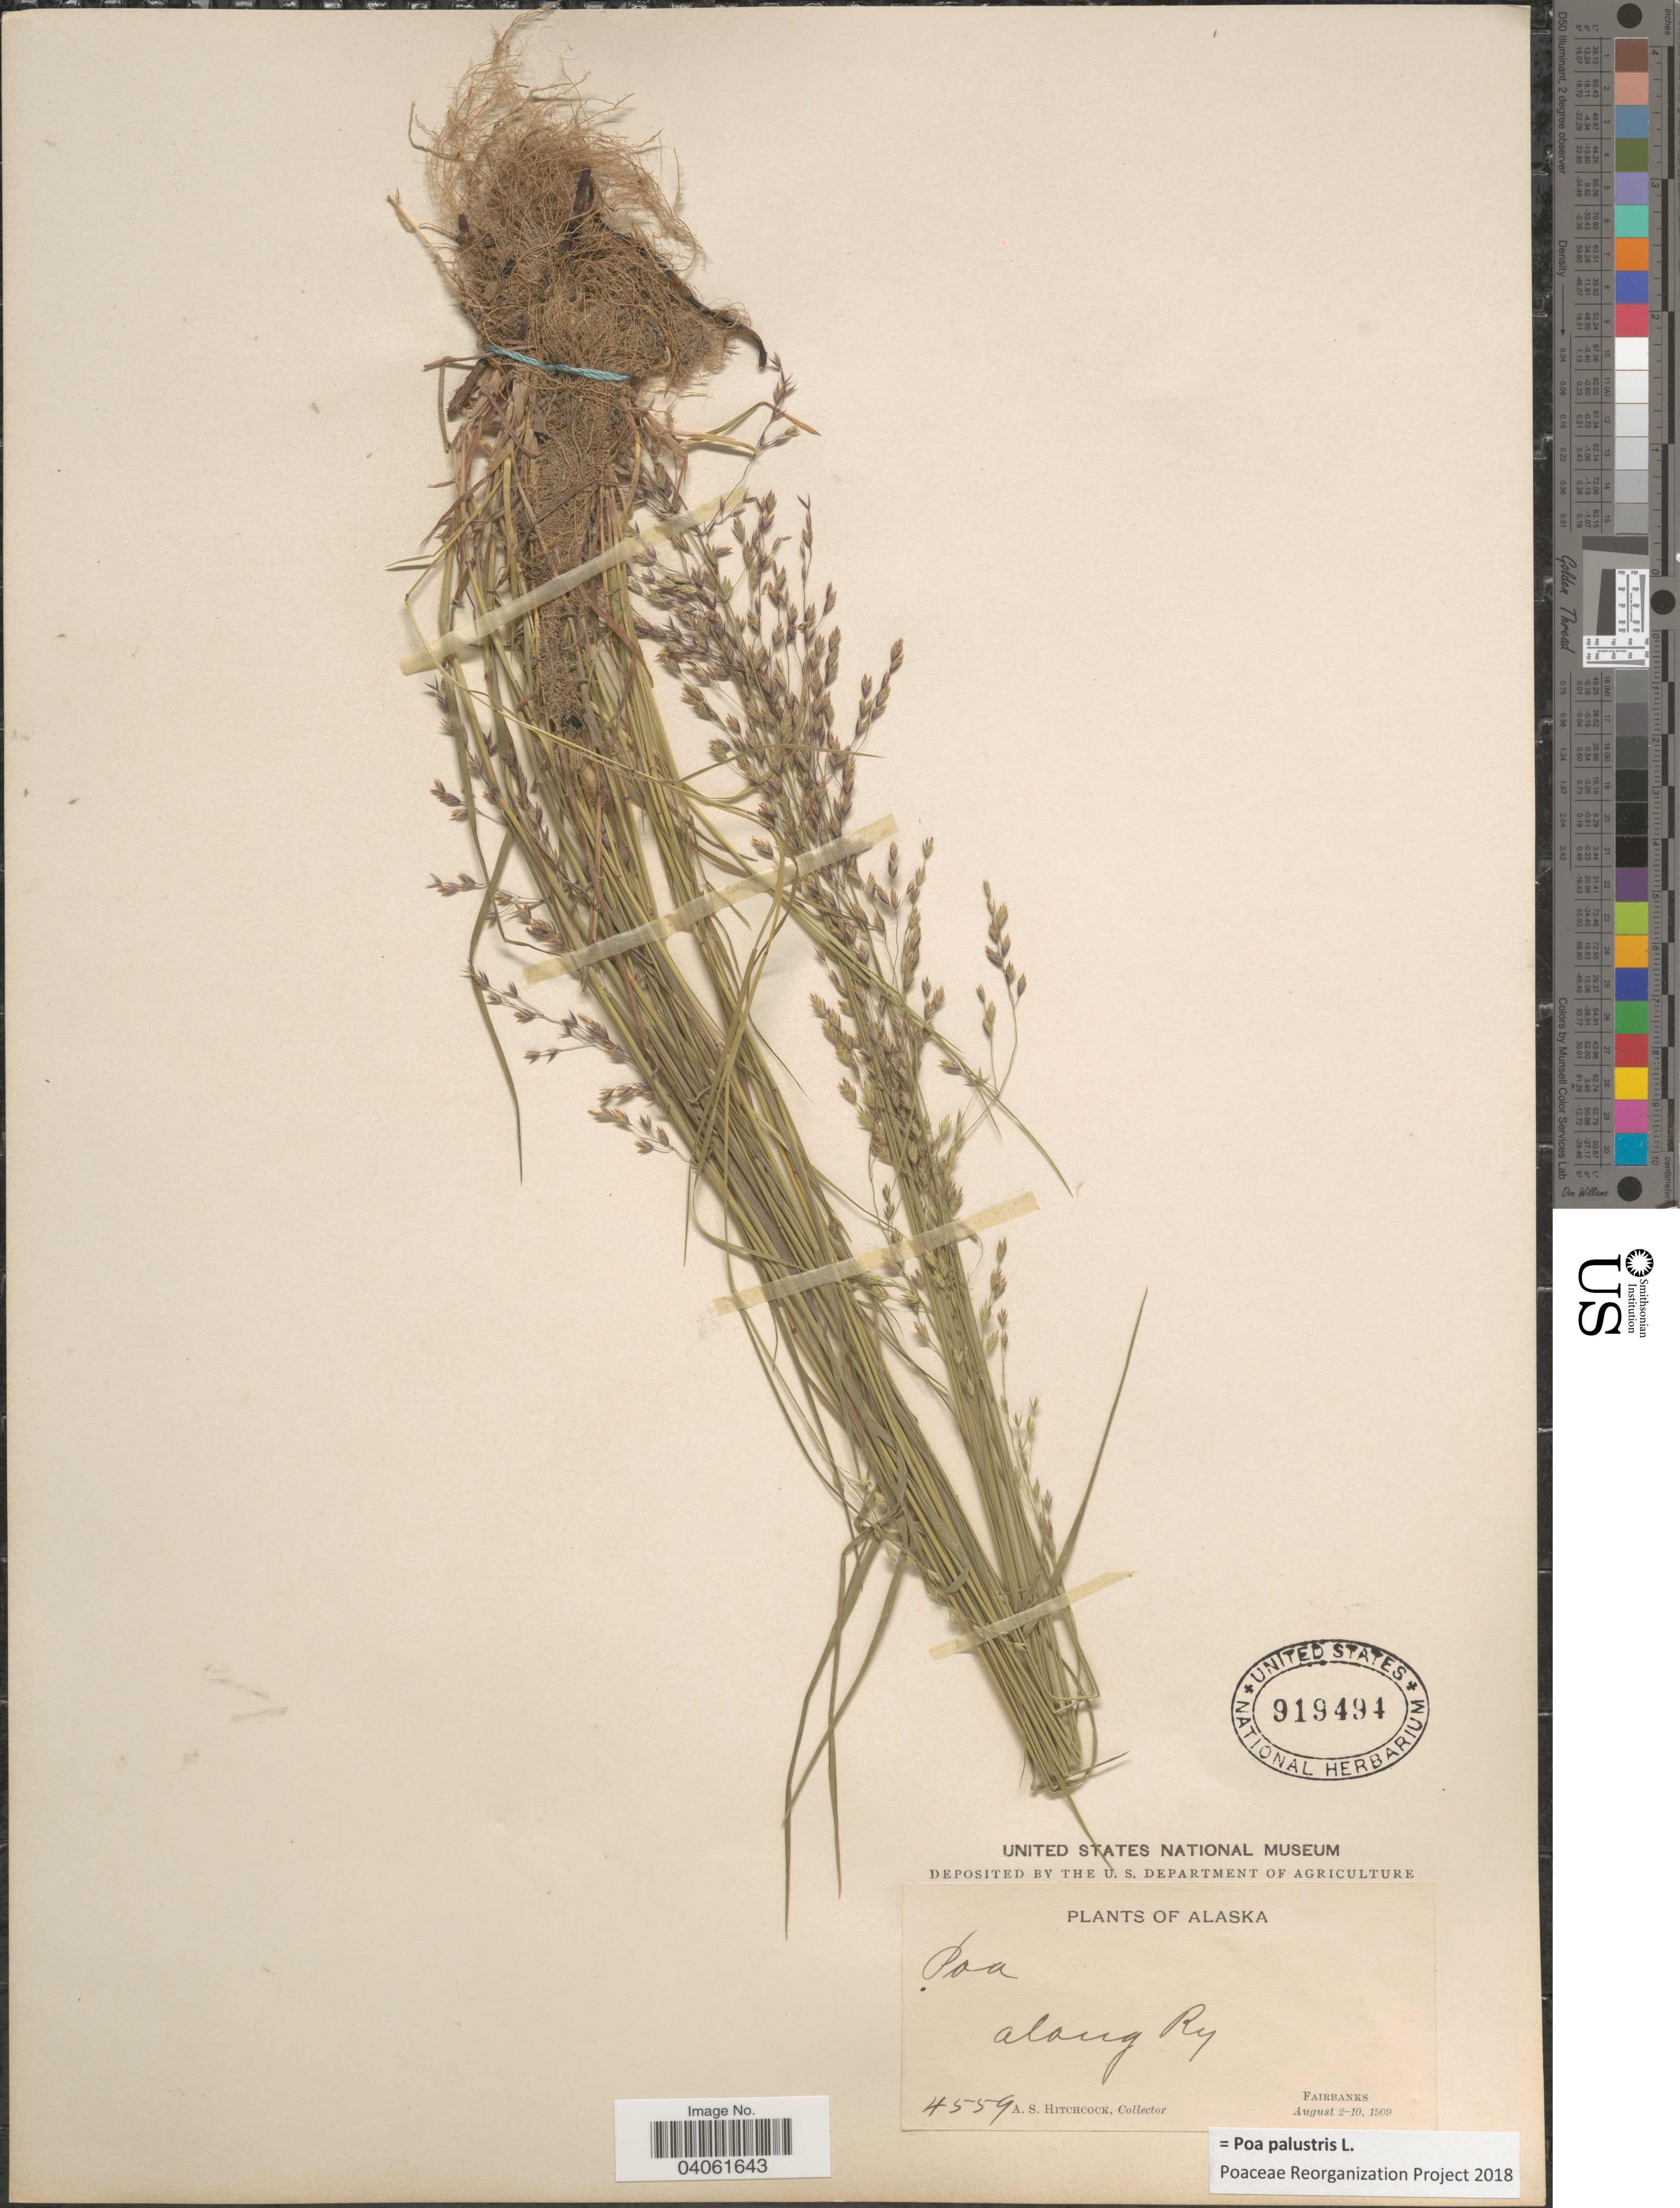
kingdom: Plantae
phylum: Tracheophyta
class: Liliopsida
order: Poales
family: Poaceae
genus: Poa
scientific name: Poa palustris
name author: L.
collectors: A. S. Hitchcock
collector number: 4559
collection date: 1909-08-02/1909-08-10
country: United States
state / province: Alaska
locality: Along Ry, Fairbanks.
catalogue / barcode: US 919494